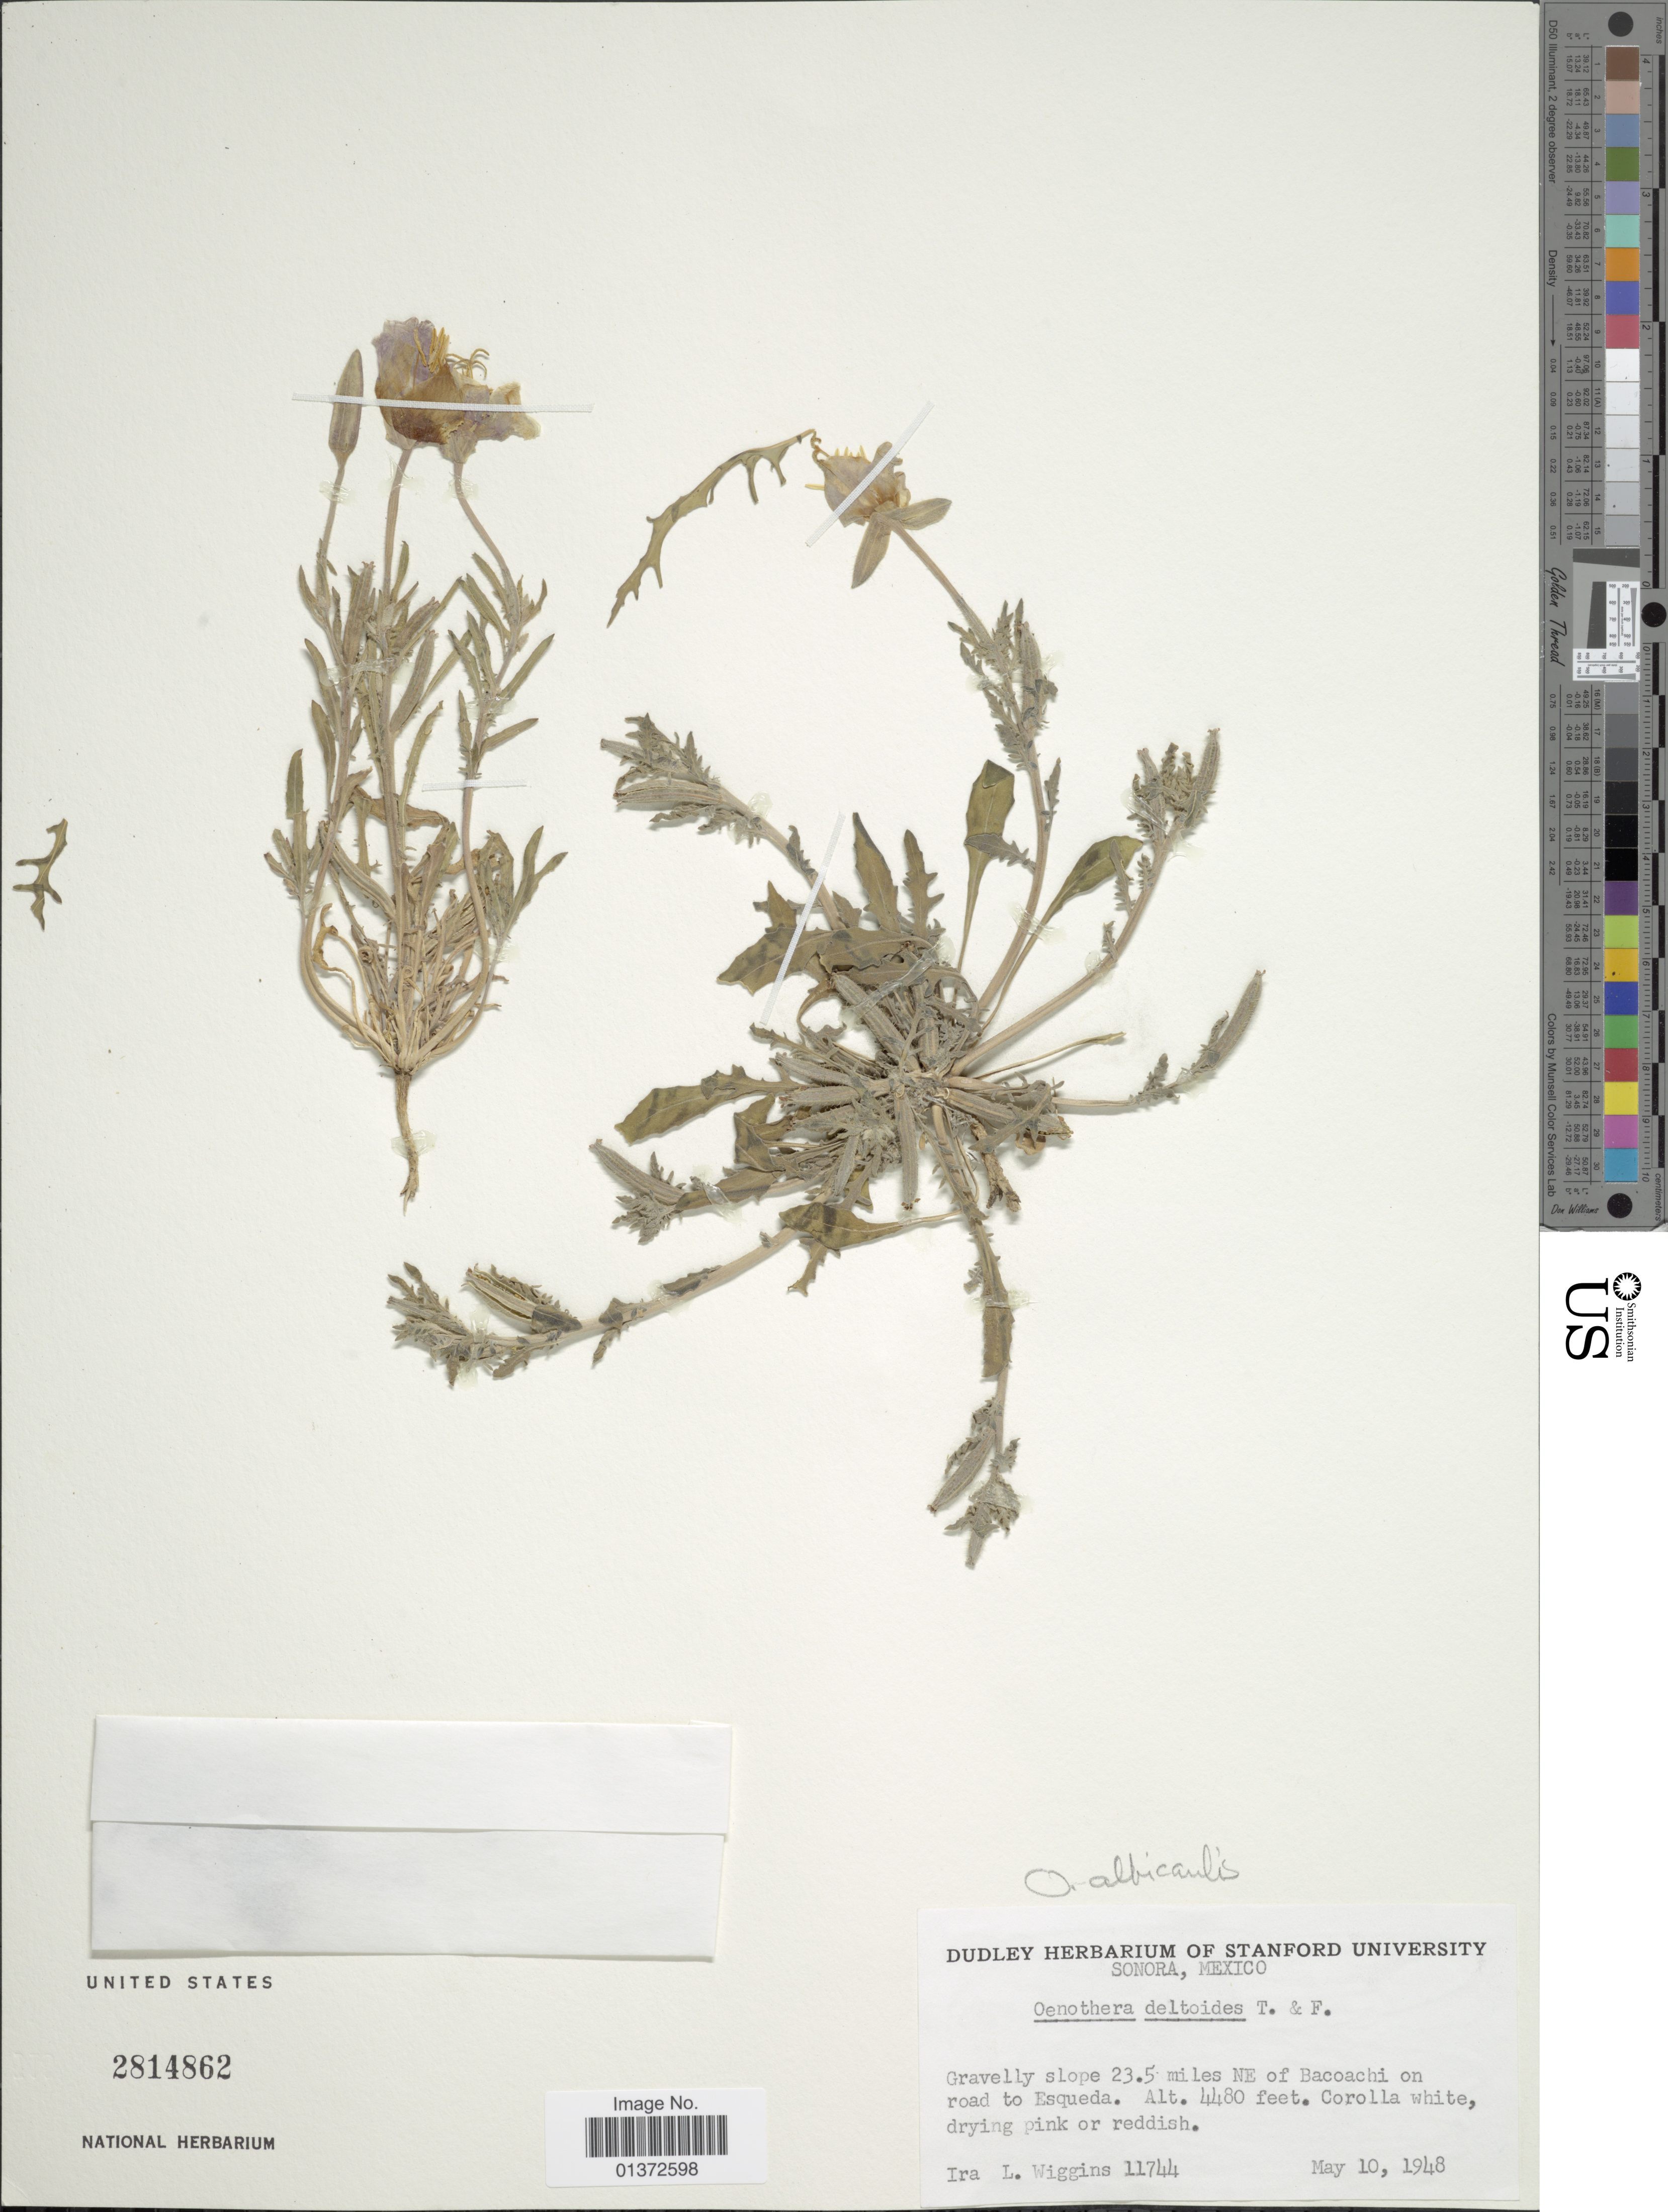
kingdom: Plantae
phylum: Tracheophyta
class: Magnoliopsida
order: Myrtales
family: Onagraceae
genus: Oenothera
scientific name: Oenothera albicaulis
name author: Pursh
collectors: I. L. Wiggins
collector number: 11744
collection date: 1948-05-10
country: Mexico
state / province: Sonora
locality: Gravelly slope 23.5 miles NE of Bacoachi on road to Esqueda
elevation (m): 1366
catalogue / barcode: US 2814862